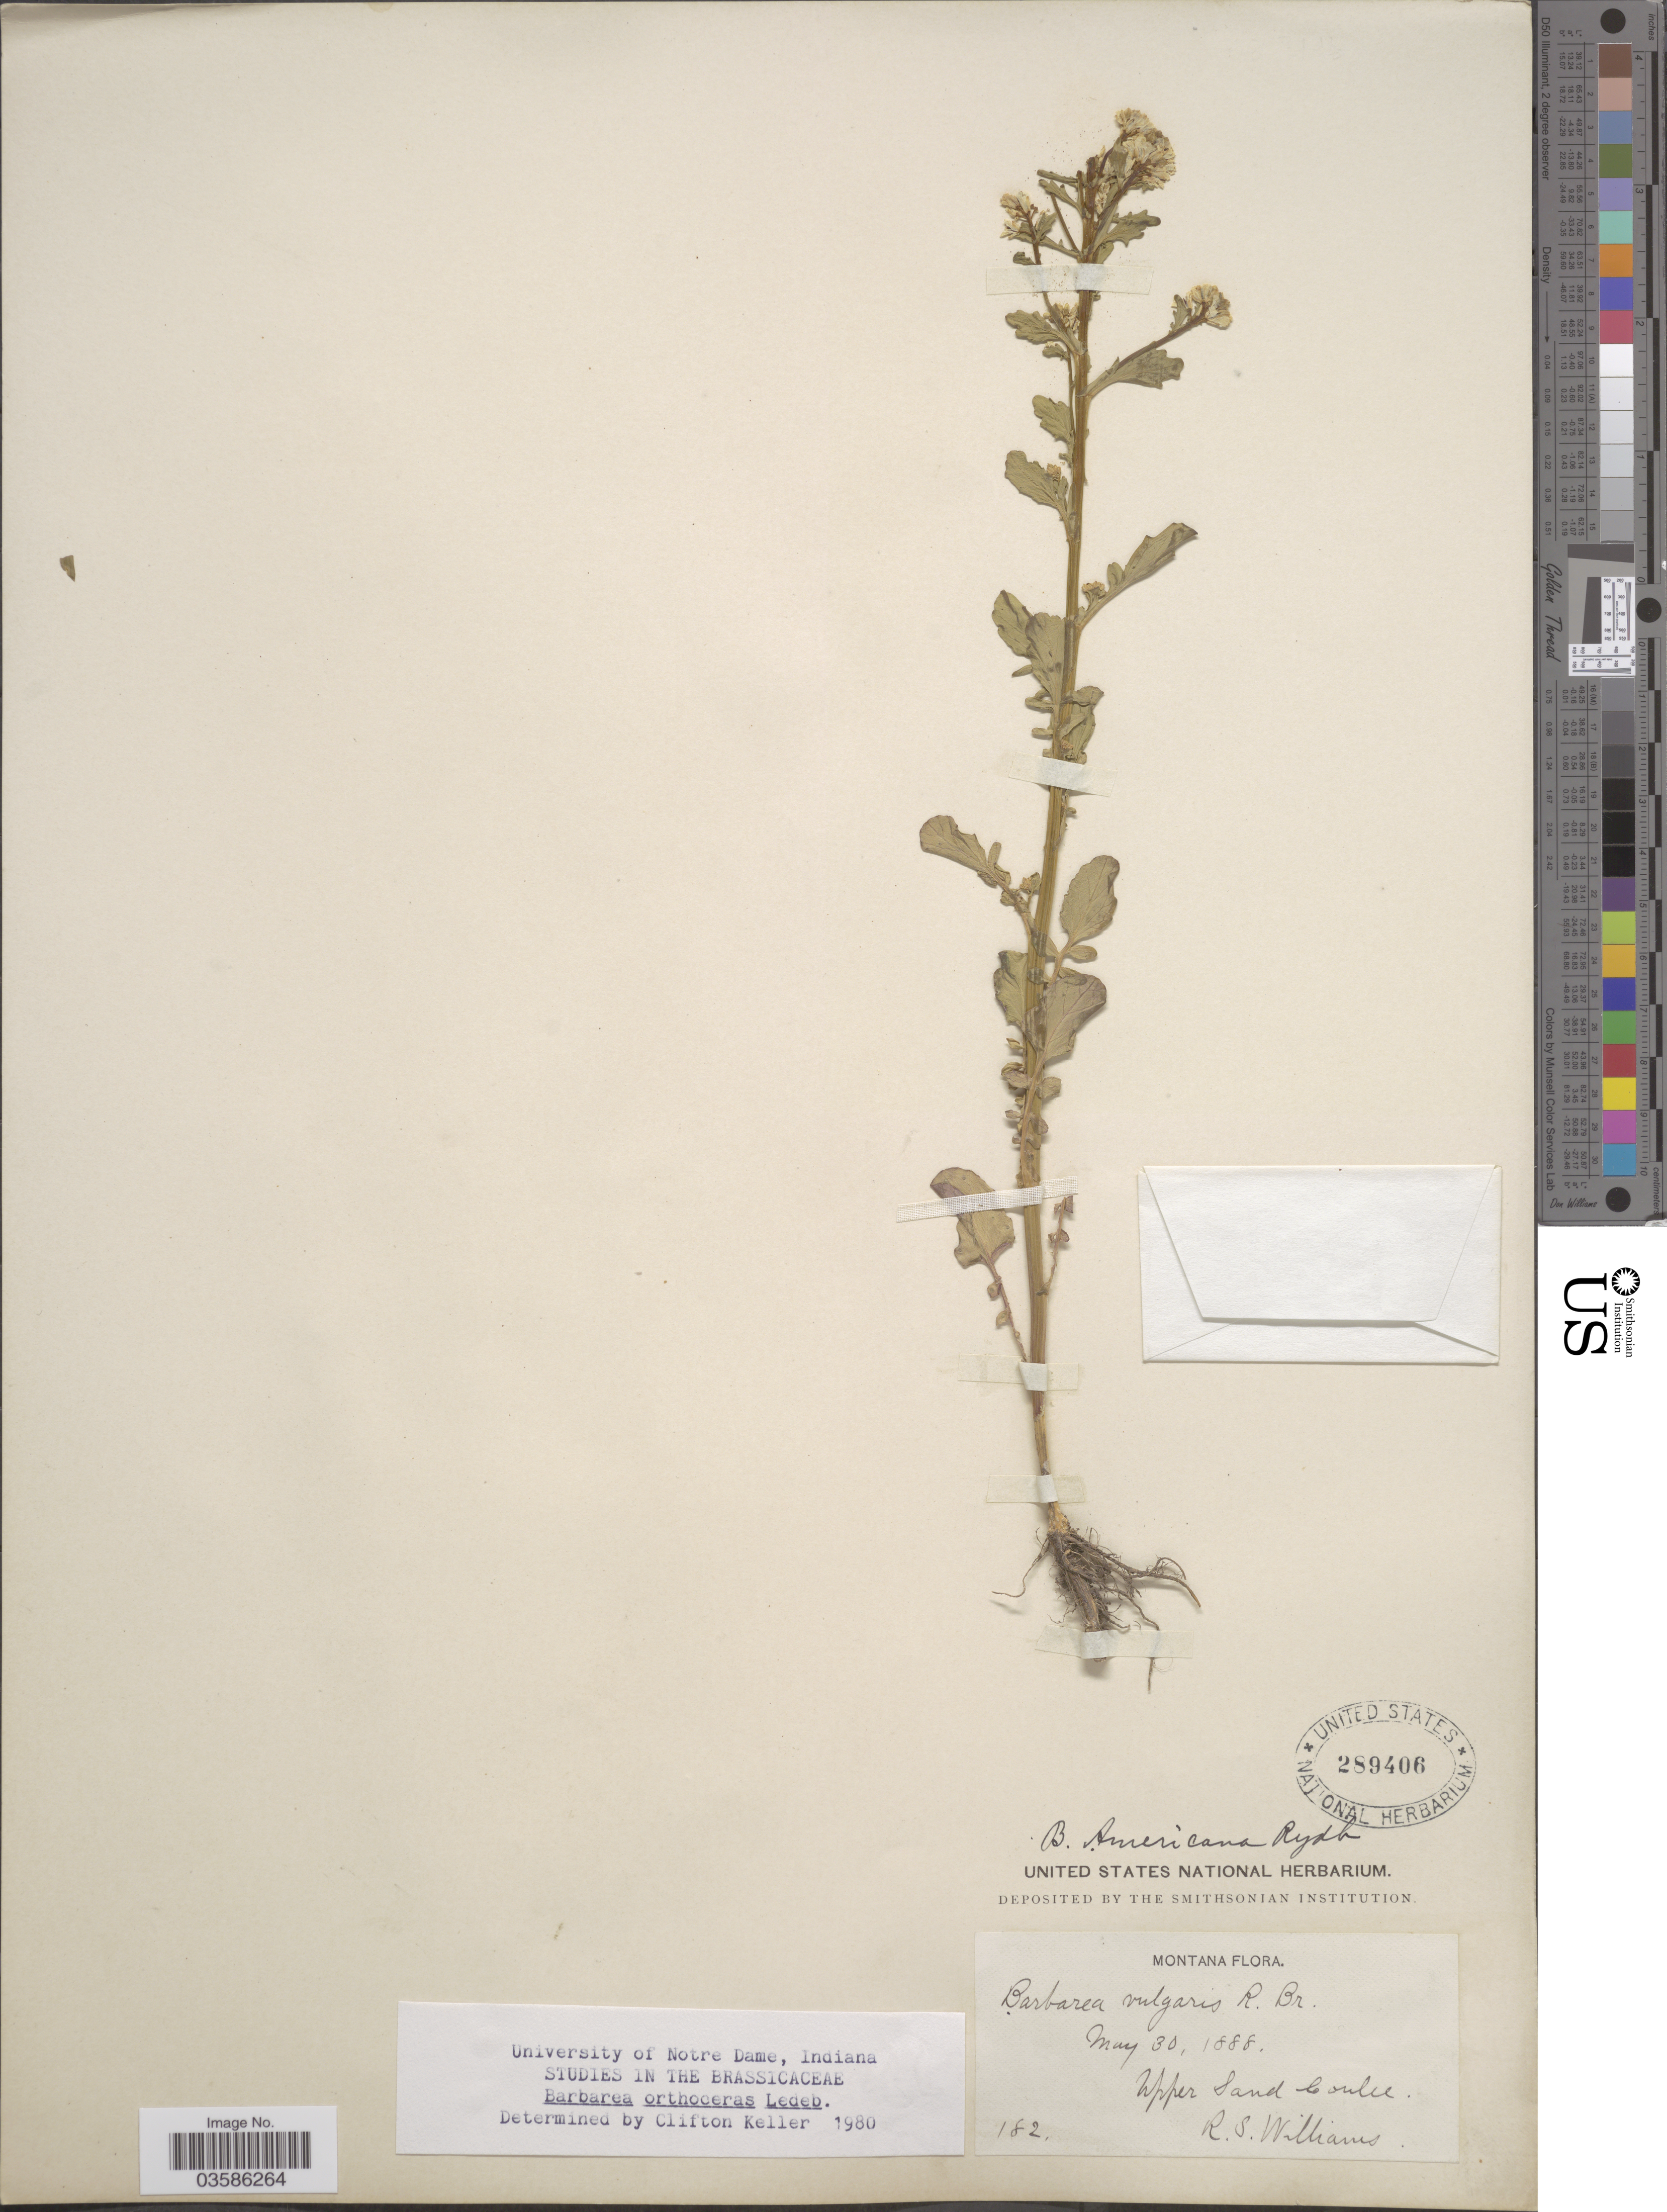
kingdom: Plantae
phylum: Tracheophyta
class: Magnoliopsida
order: Brassicales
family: Brassicaceae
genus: Barbarea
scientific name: Barbarea orthoceras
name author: Ledeb.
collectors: R. S. Williams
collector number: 182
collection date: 1888-05-30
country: United States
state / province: Montana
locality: Upper Sand Coulee.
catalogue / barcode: US 289406